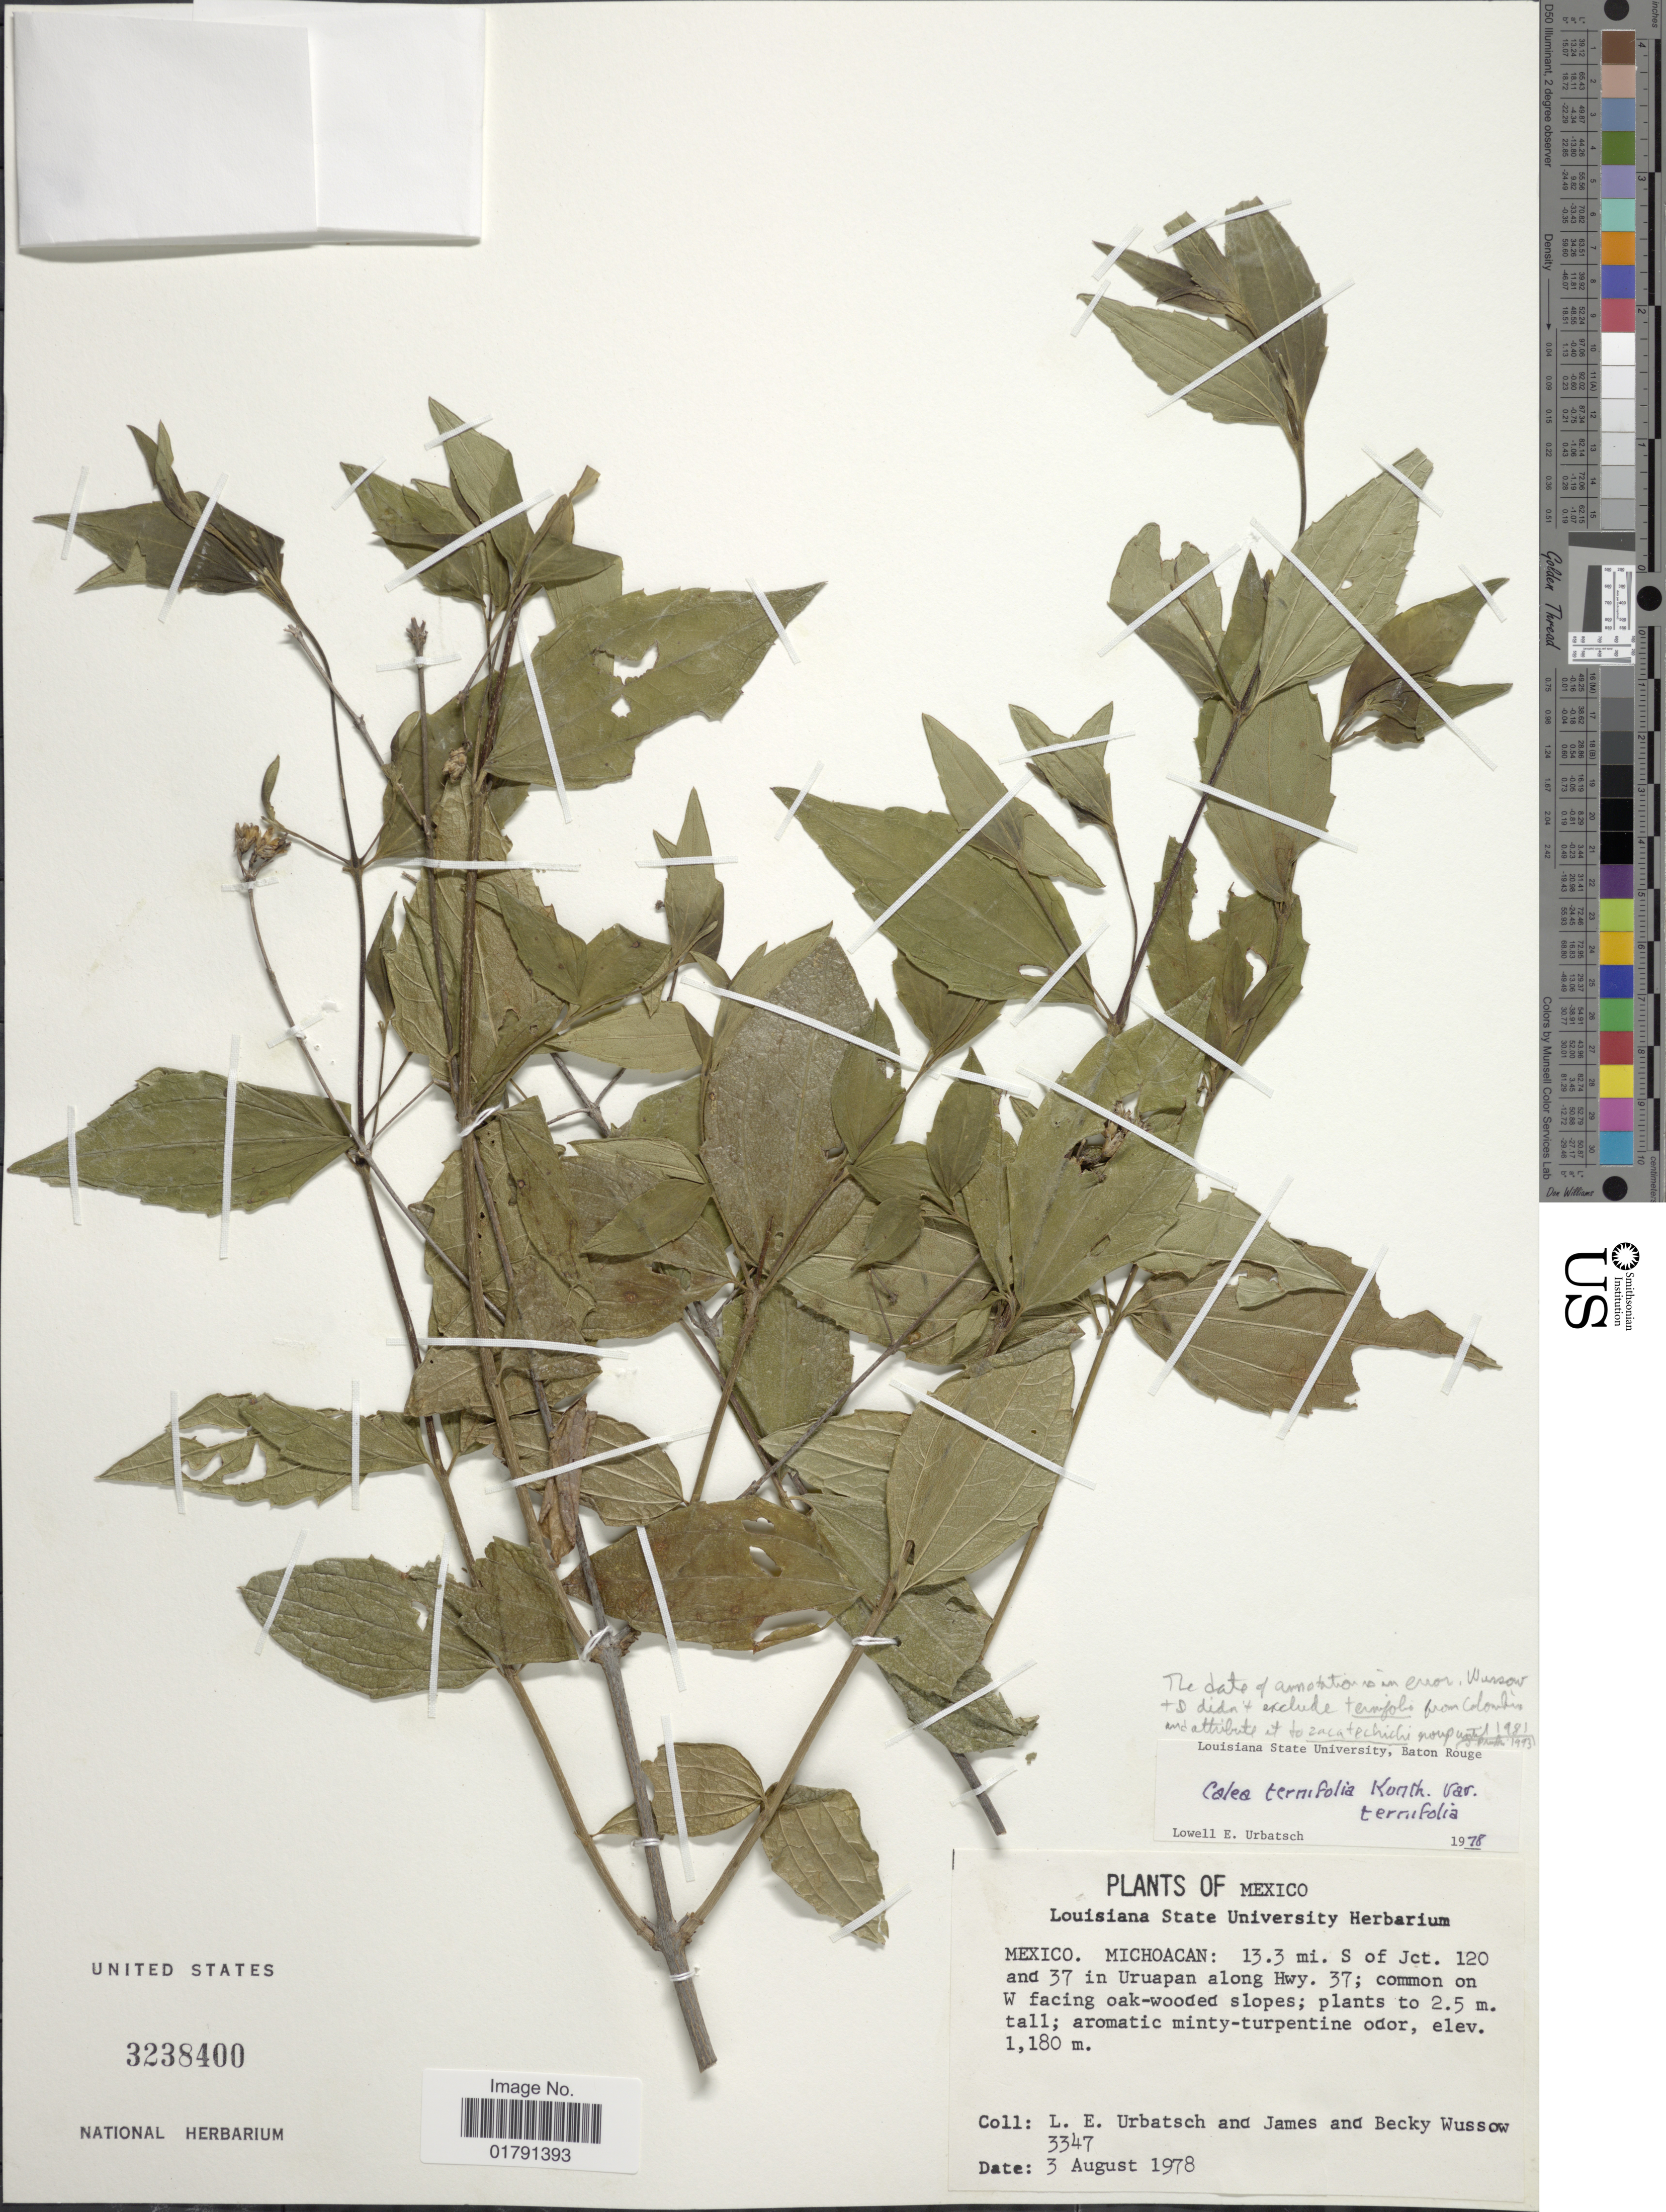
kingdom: Plantae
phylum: Tracheophyta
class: Magnoliopsida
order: Asterales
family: Asteraceae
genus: Calea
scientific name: Calea ternifolia var. zacatechichi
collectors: L. E. Urbatsch, J. Wussow & B. Wussow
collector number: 3347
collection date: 1978-08-03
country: Mexico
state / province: Michoacán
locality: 13.3 mi S. of Jct. 120 and 37 in Uruapan along Hwy 37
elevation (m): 1180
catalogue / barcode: US 3238400